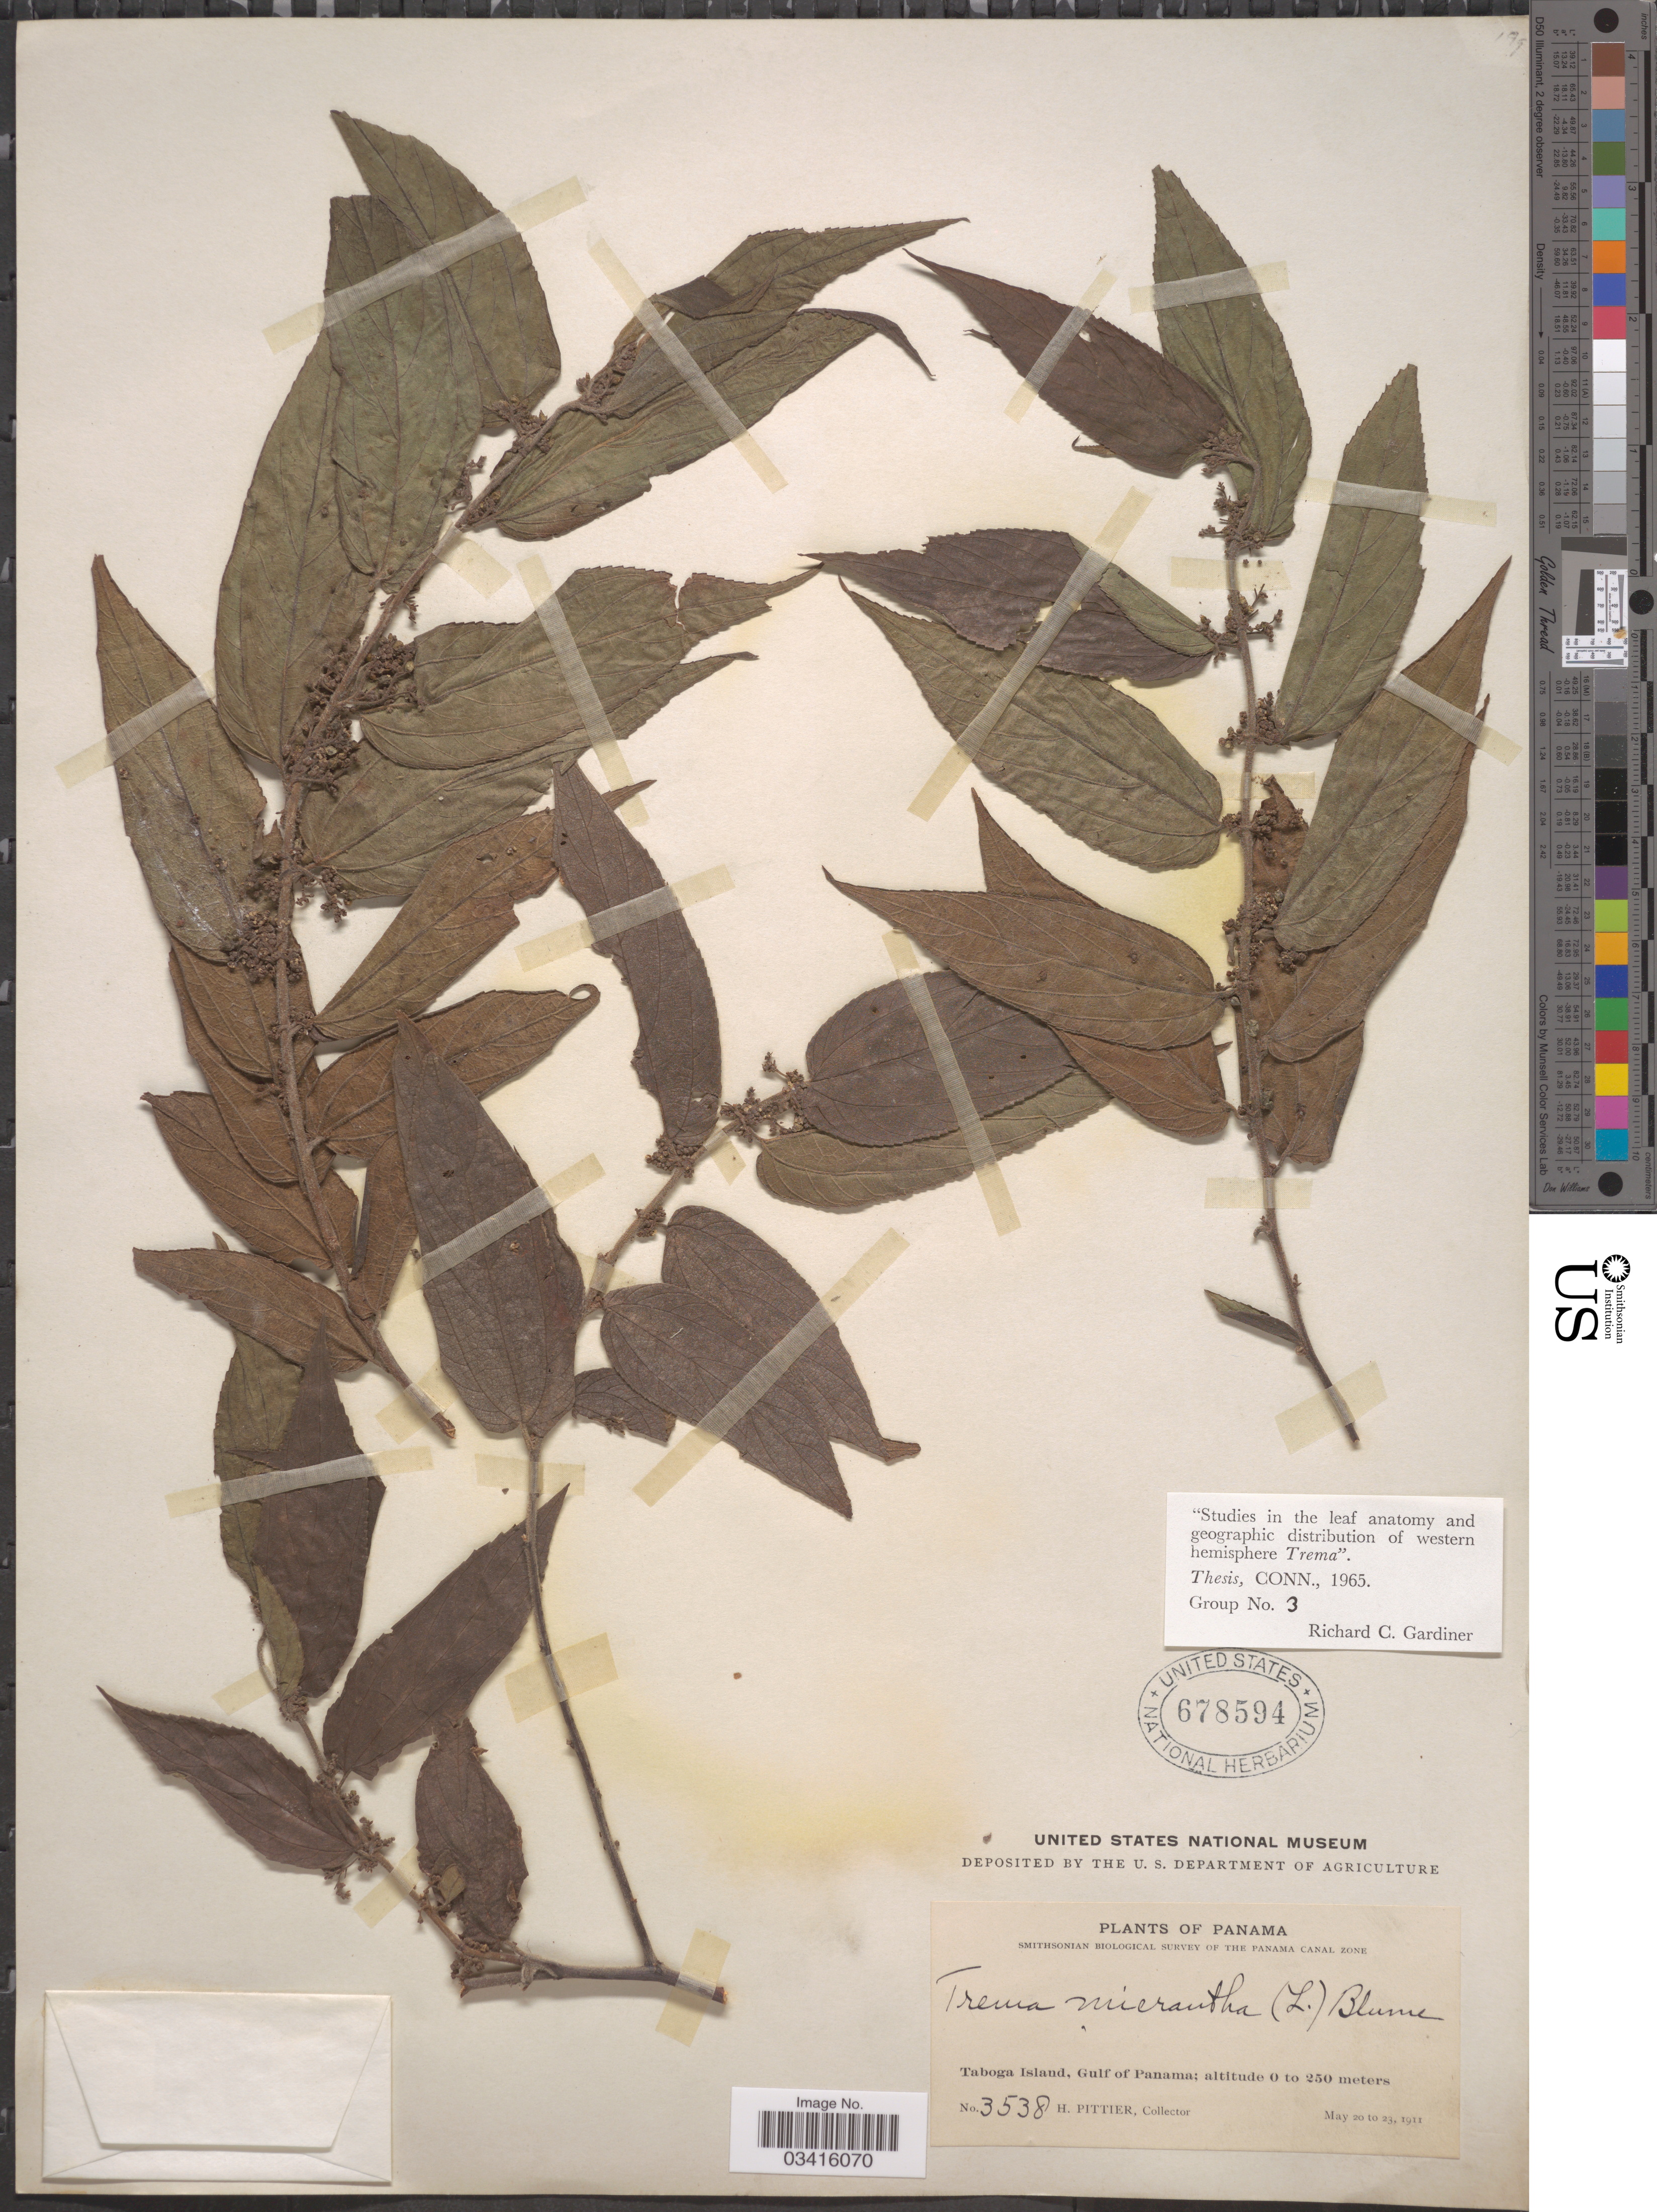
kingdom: Plantae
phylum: Tracheophyta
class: Magnoliopsida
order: Rosales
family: Cannabaceae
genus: Trema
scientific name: Trema micranthum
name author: (L.) Blume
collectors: H. F. Pittier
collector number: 3538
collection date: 1911-05-20/1911-05-23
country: Panama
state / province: Panamá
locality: Taboga Island, Gulf of Panama.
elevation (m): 0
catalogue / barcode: US 678594